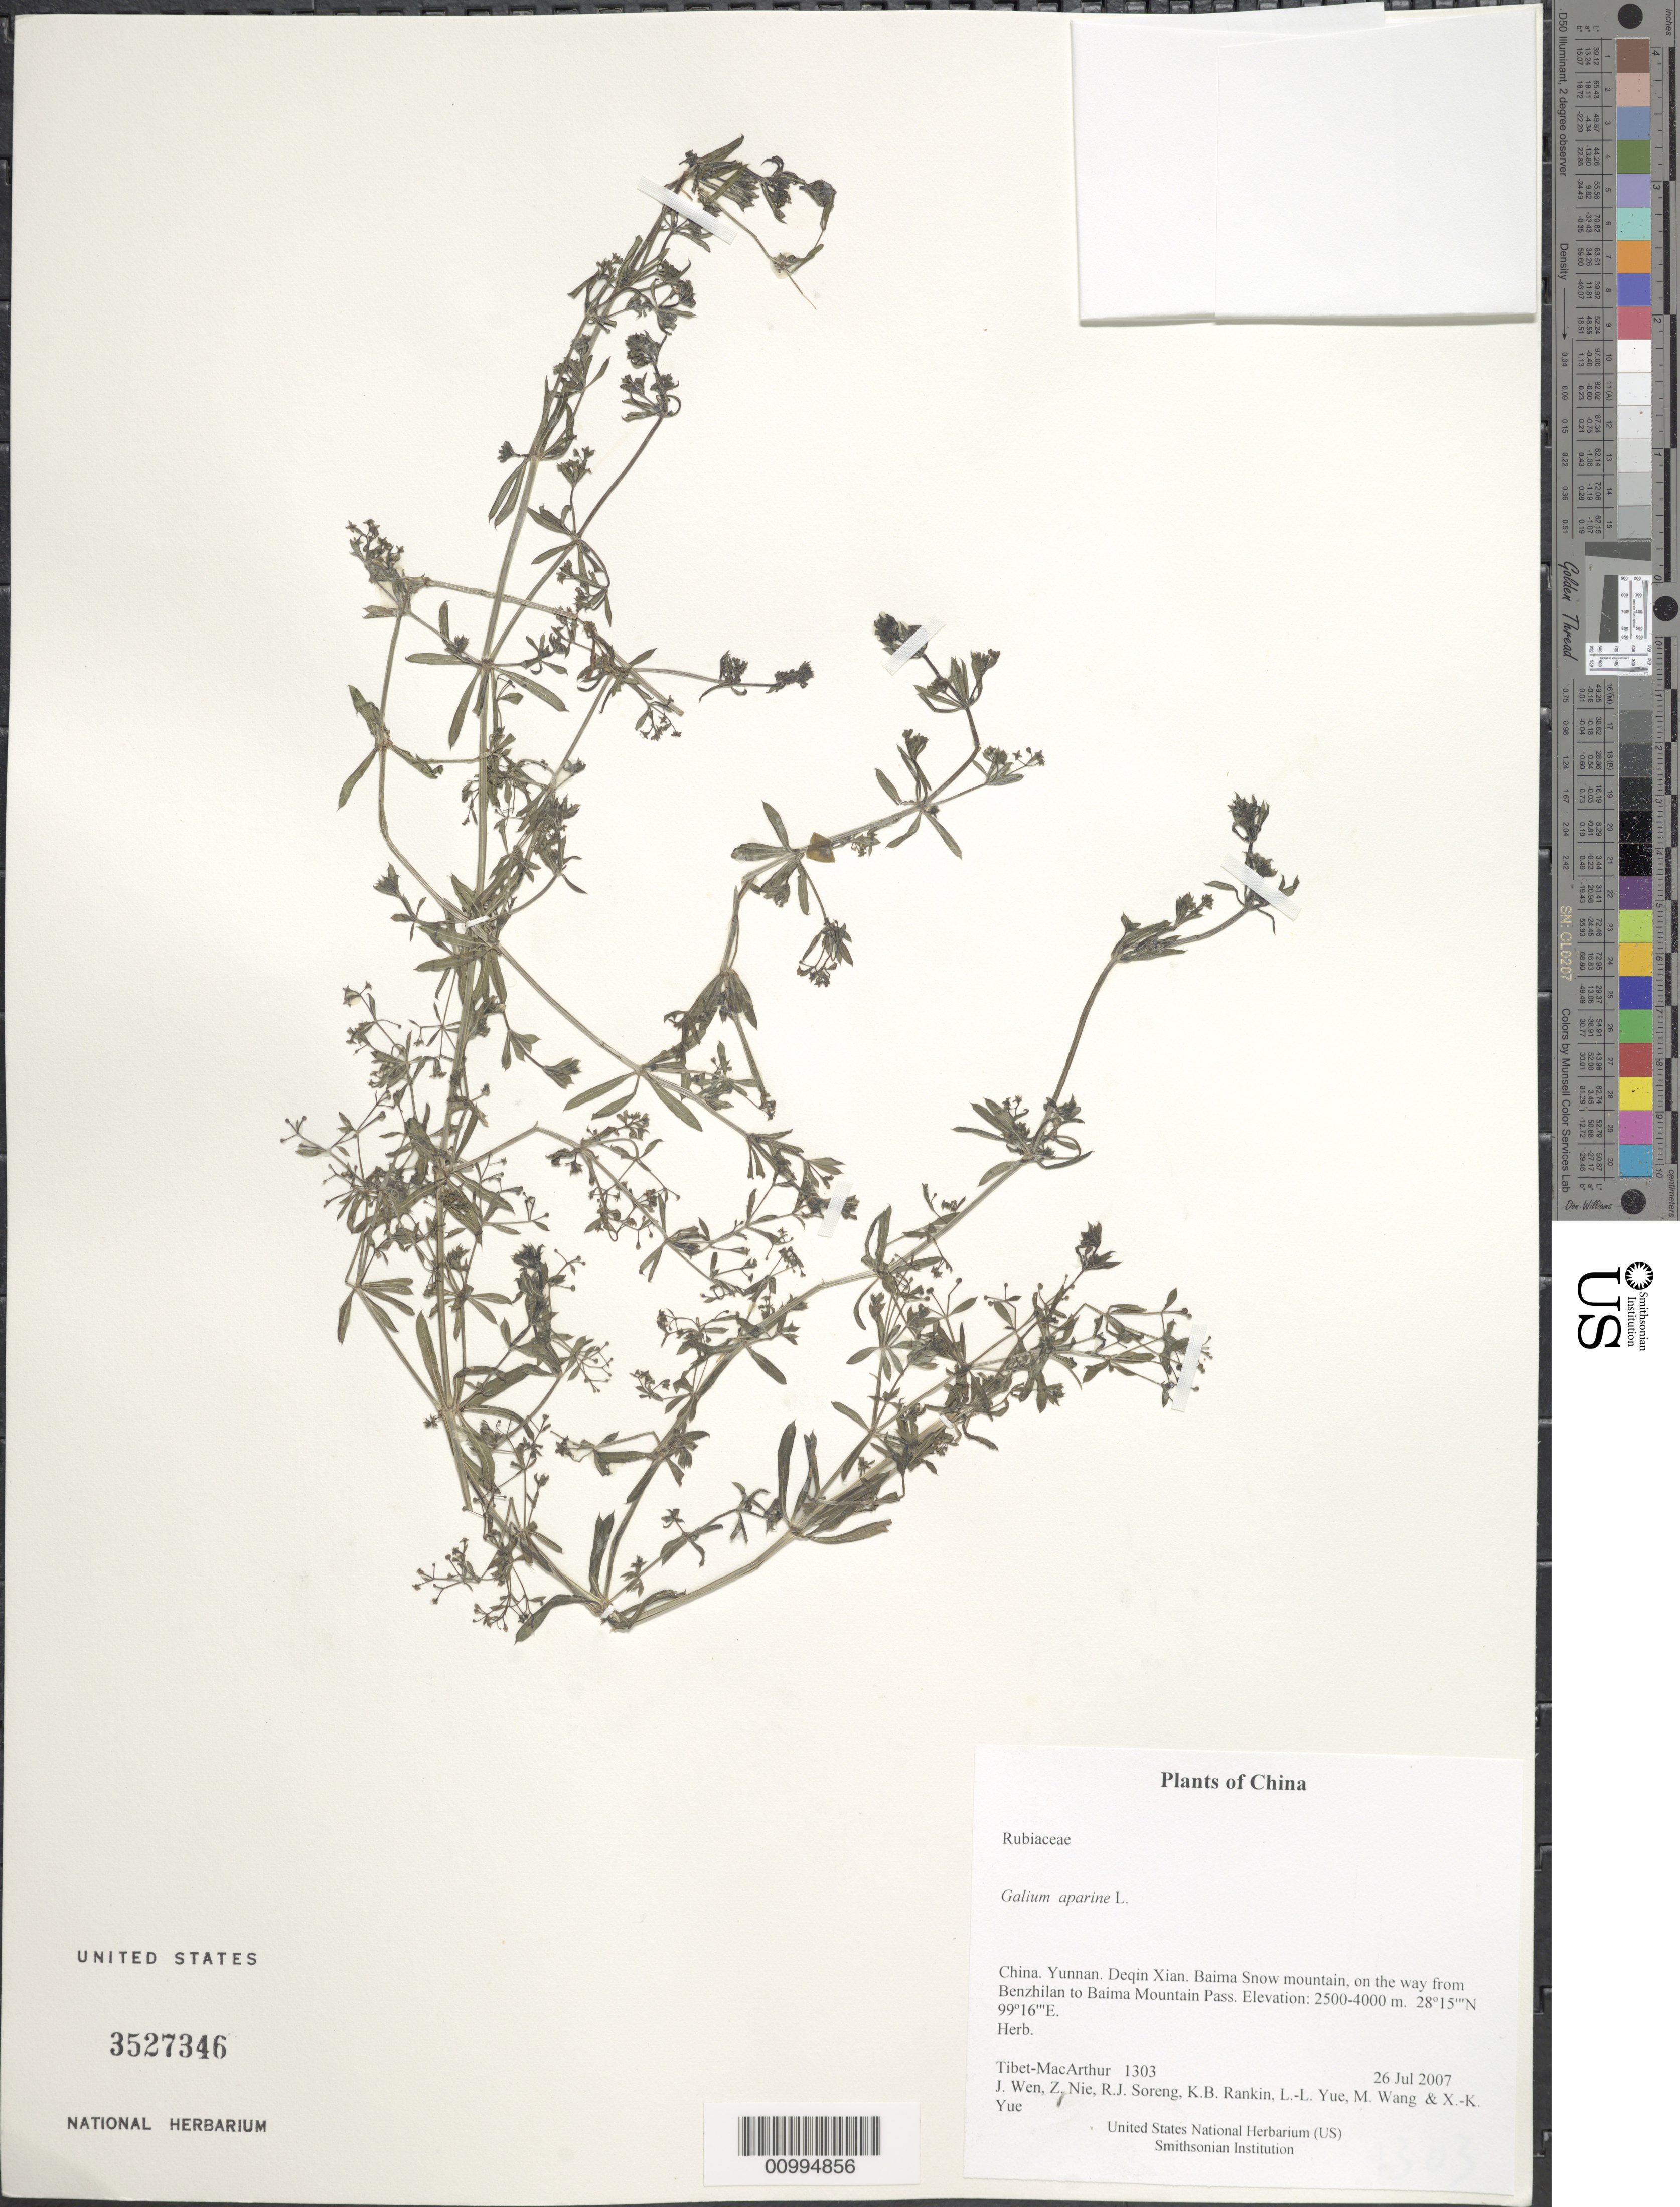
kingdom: Plantae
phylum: Tracheophyta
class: Magnoliopsida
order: Gentianales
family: Rubiaceae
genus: Galium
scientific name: Galium aparine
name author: L.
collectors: Tibet-MacArthur, J. Wen, Z. Nie, R. J. Soreng, K. Rankin, L. Yue, M. Wang & X. Yue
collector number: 1303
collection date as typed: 26 Jul 2007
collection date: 2007-07-26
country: China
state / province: Yunnan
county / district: Deqin Xian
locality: Baima Snow mountain, on the way from Benzhilan to Baima Mountain Pass.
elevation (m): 2500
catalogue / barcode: US 3527346